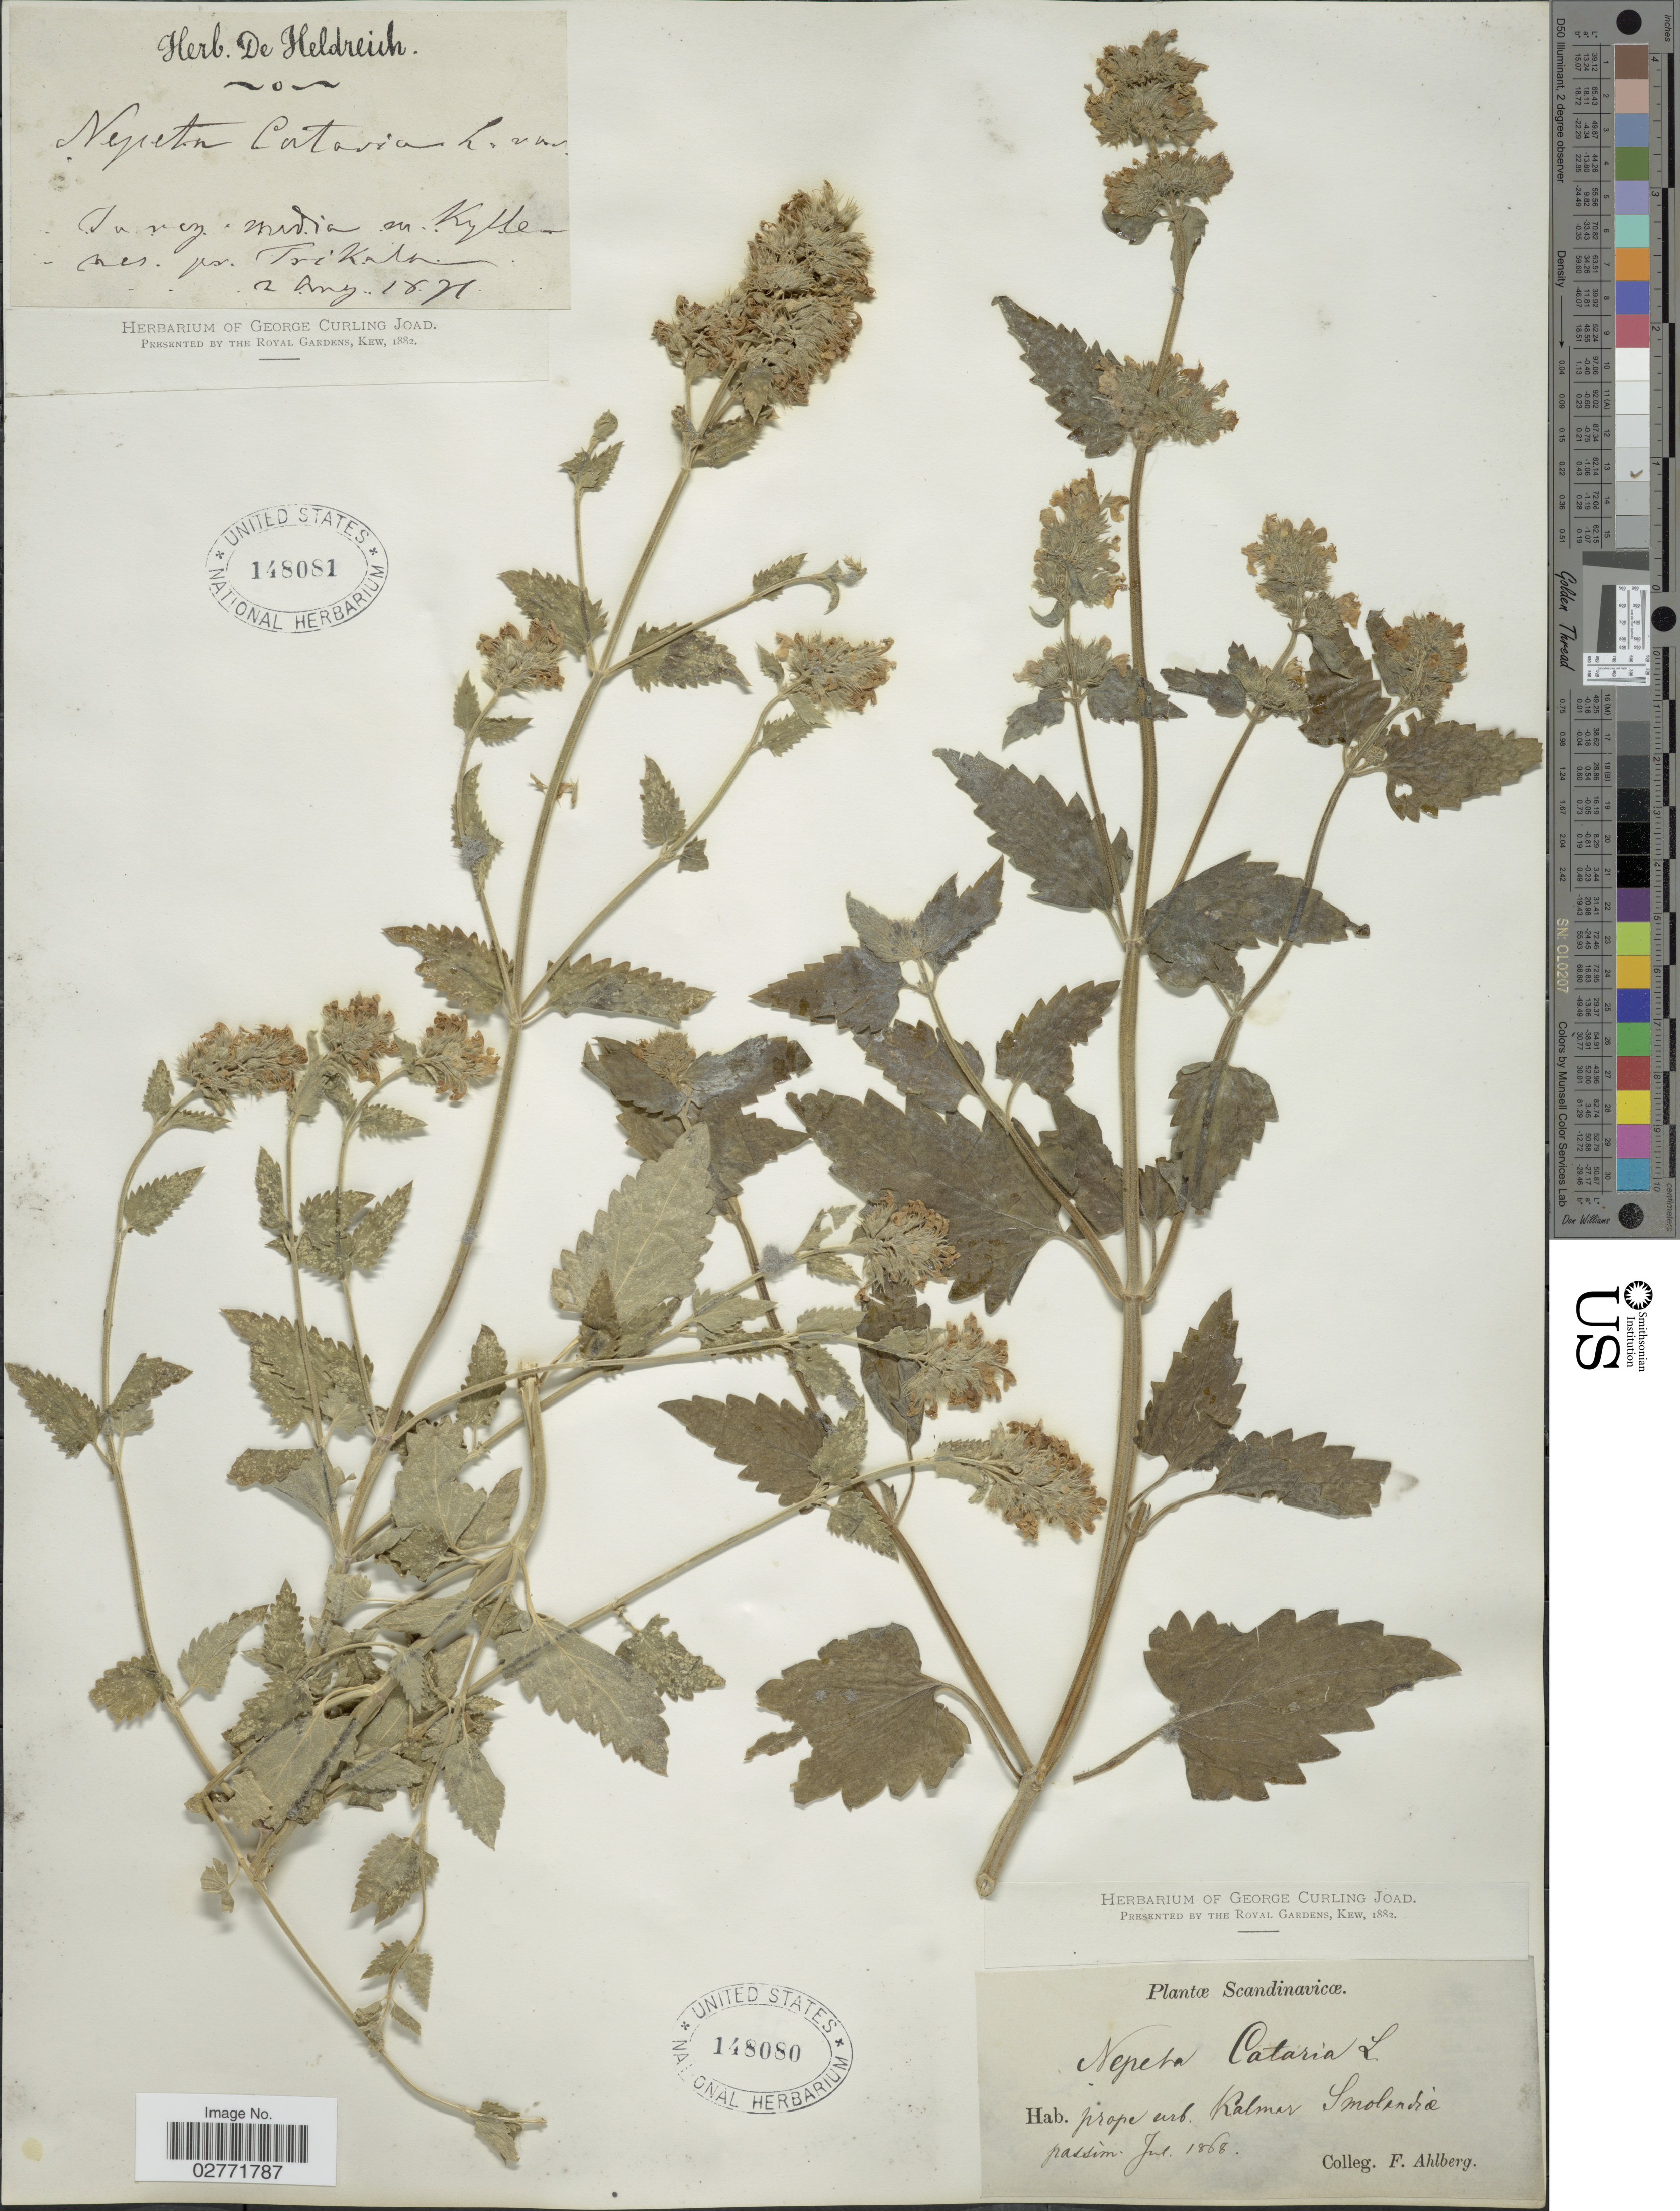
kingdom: Plantae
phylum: Tracheophyta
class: Magnoliopsida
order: Lamiales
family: Lamiaceae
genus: Nepeta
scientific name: Nepeta cataria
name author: L.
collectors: ex herb. De Heldreich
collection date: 1871-08-02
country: Greece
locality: In reg. media en Kyllenes. pr. Trikala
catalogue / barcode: US 148081